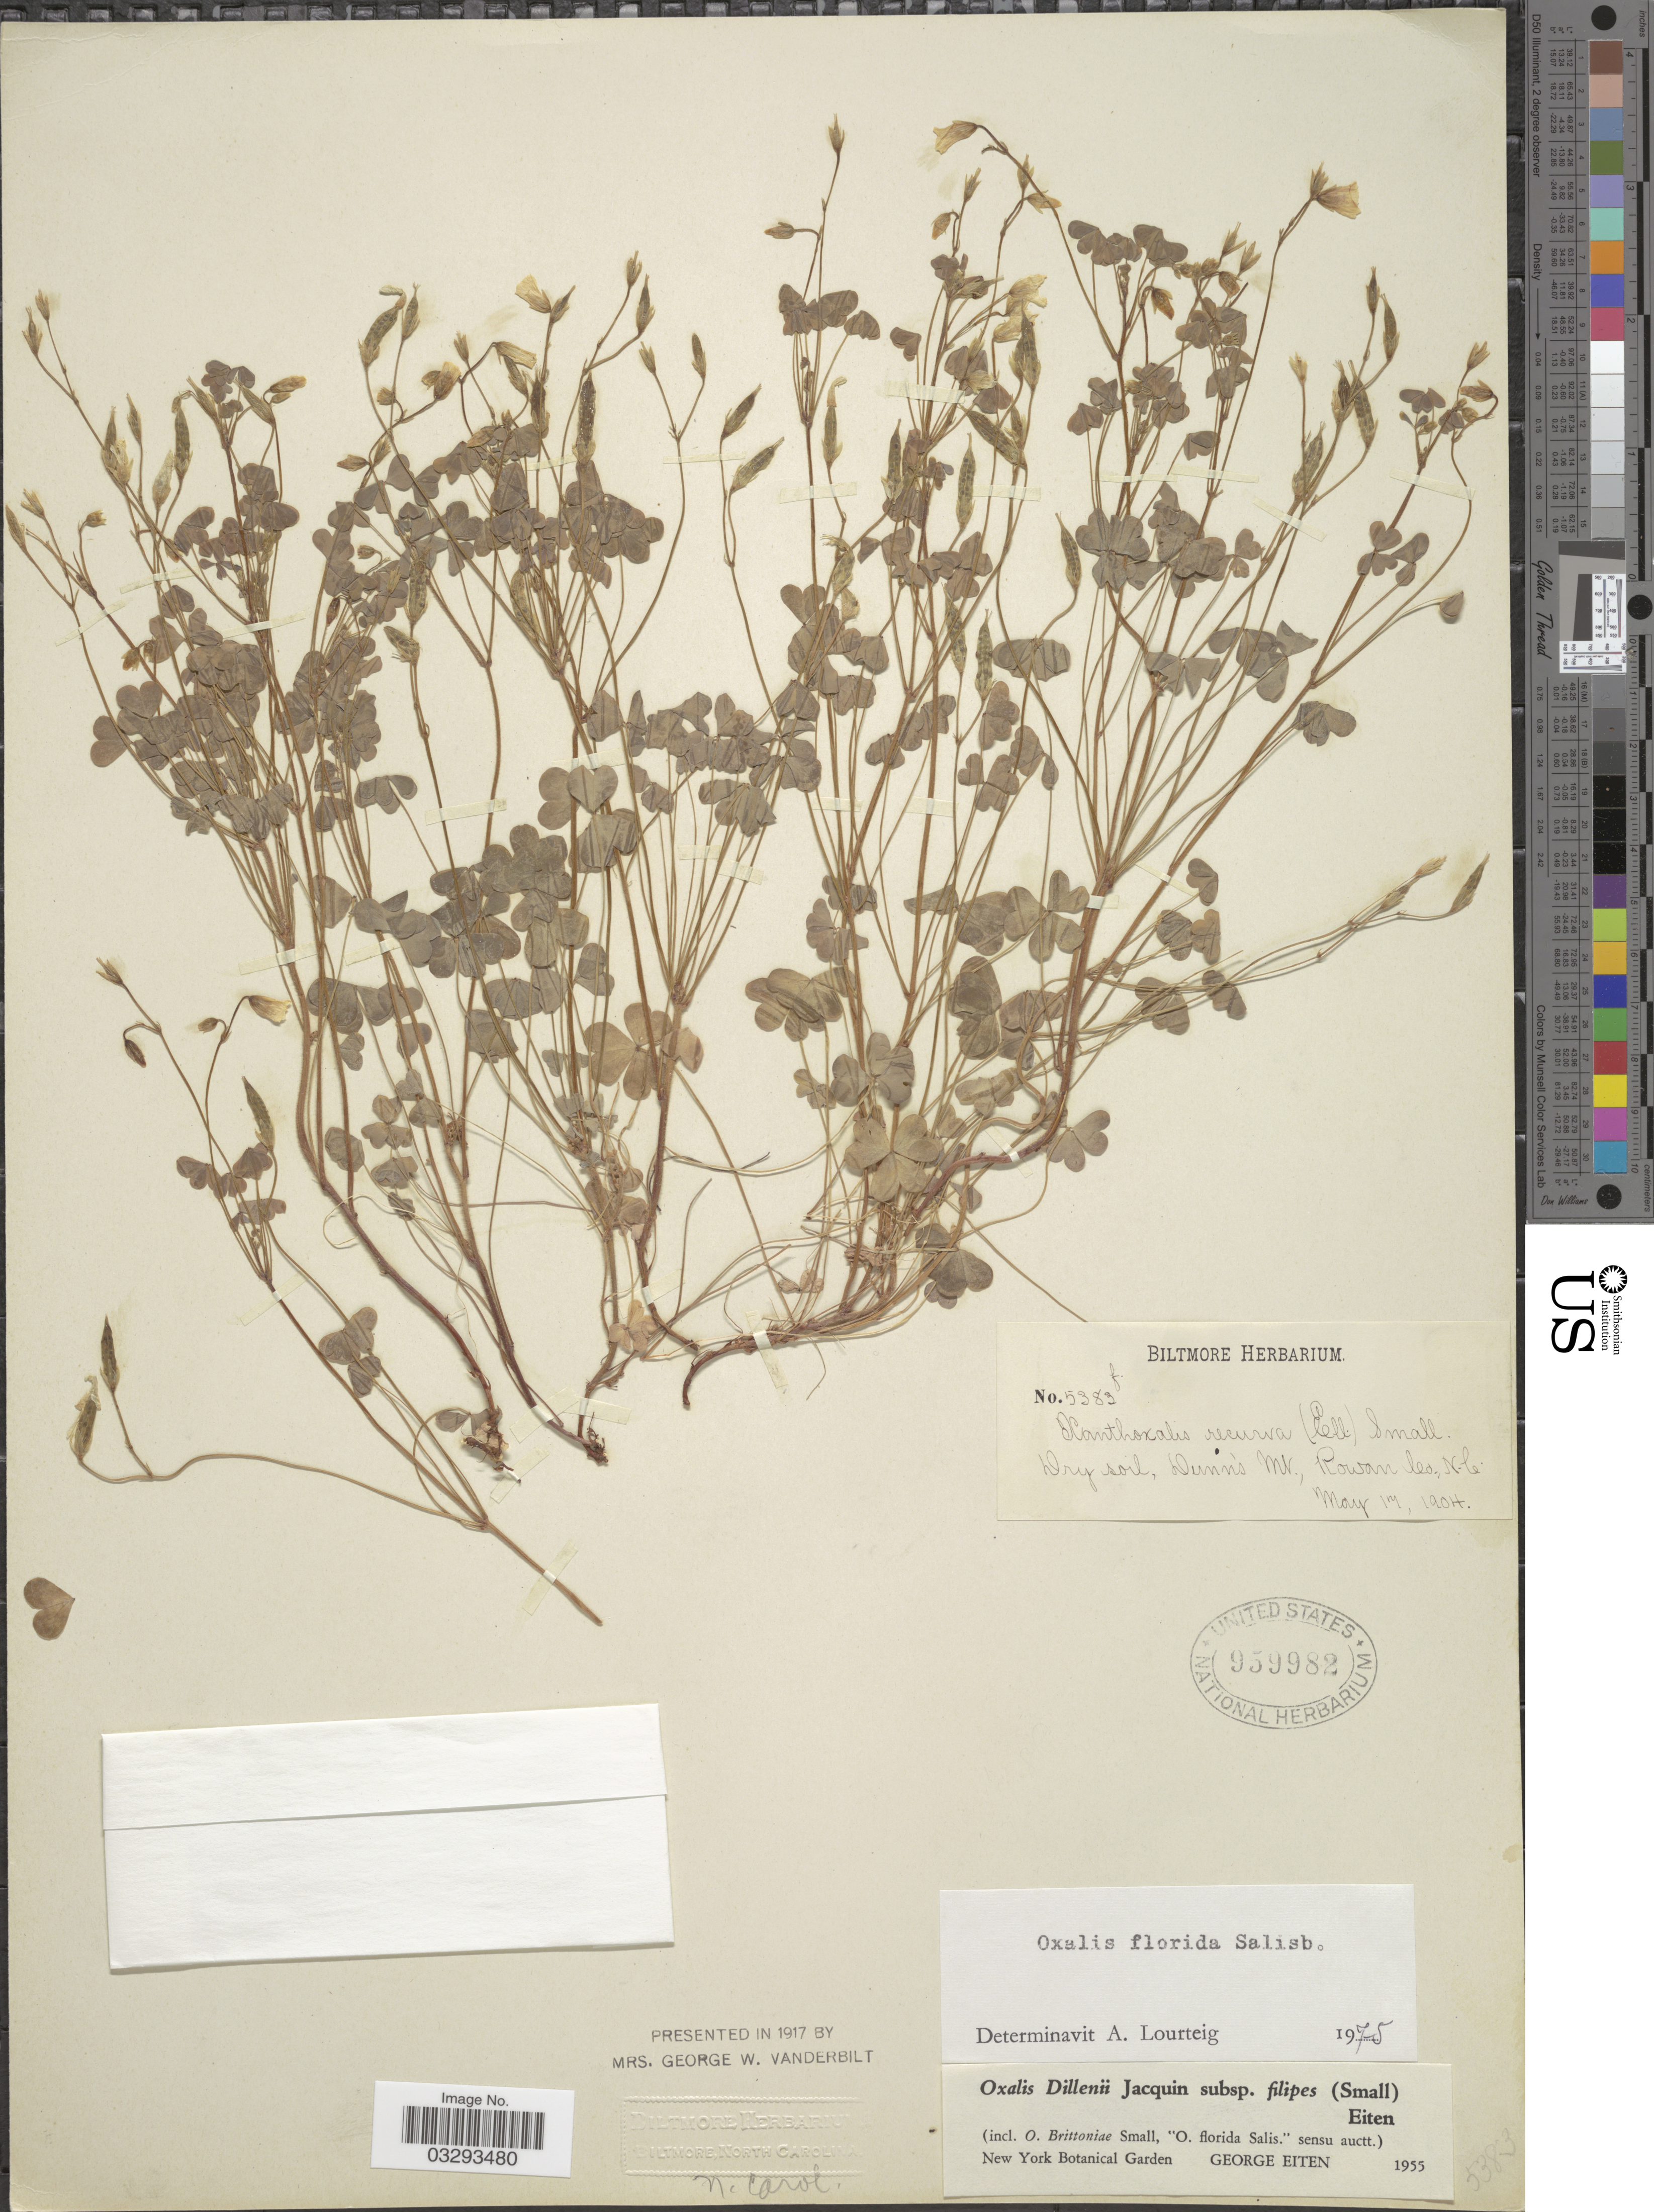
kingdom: Plantae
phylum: Tracheophyta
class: Magnoliopsida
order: Oxalidales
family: Oxalidaceae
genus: Oxalis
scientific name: Oxalis florida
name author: Salisb.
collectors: ex herb. Biltmore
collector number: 5383f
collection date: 1904-05-17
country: United States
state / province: North Carolina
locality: Dunn's Mt., Rowan Co.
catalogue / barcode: US 959982